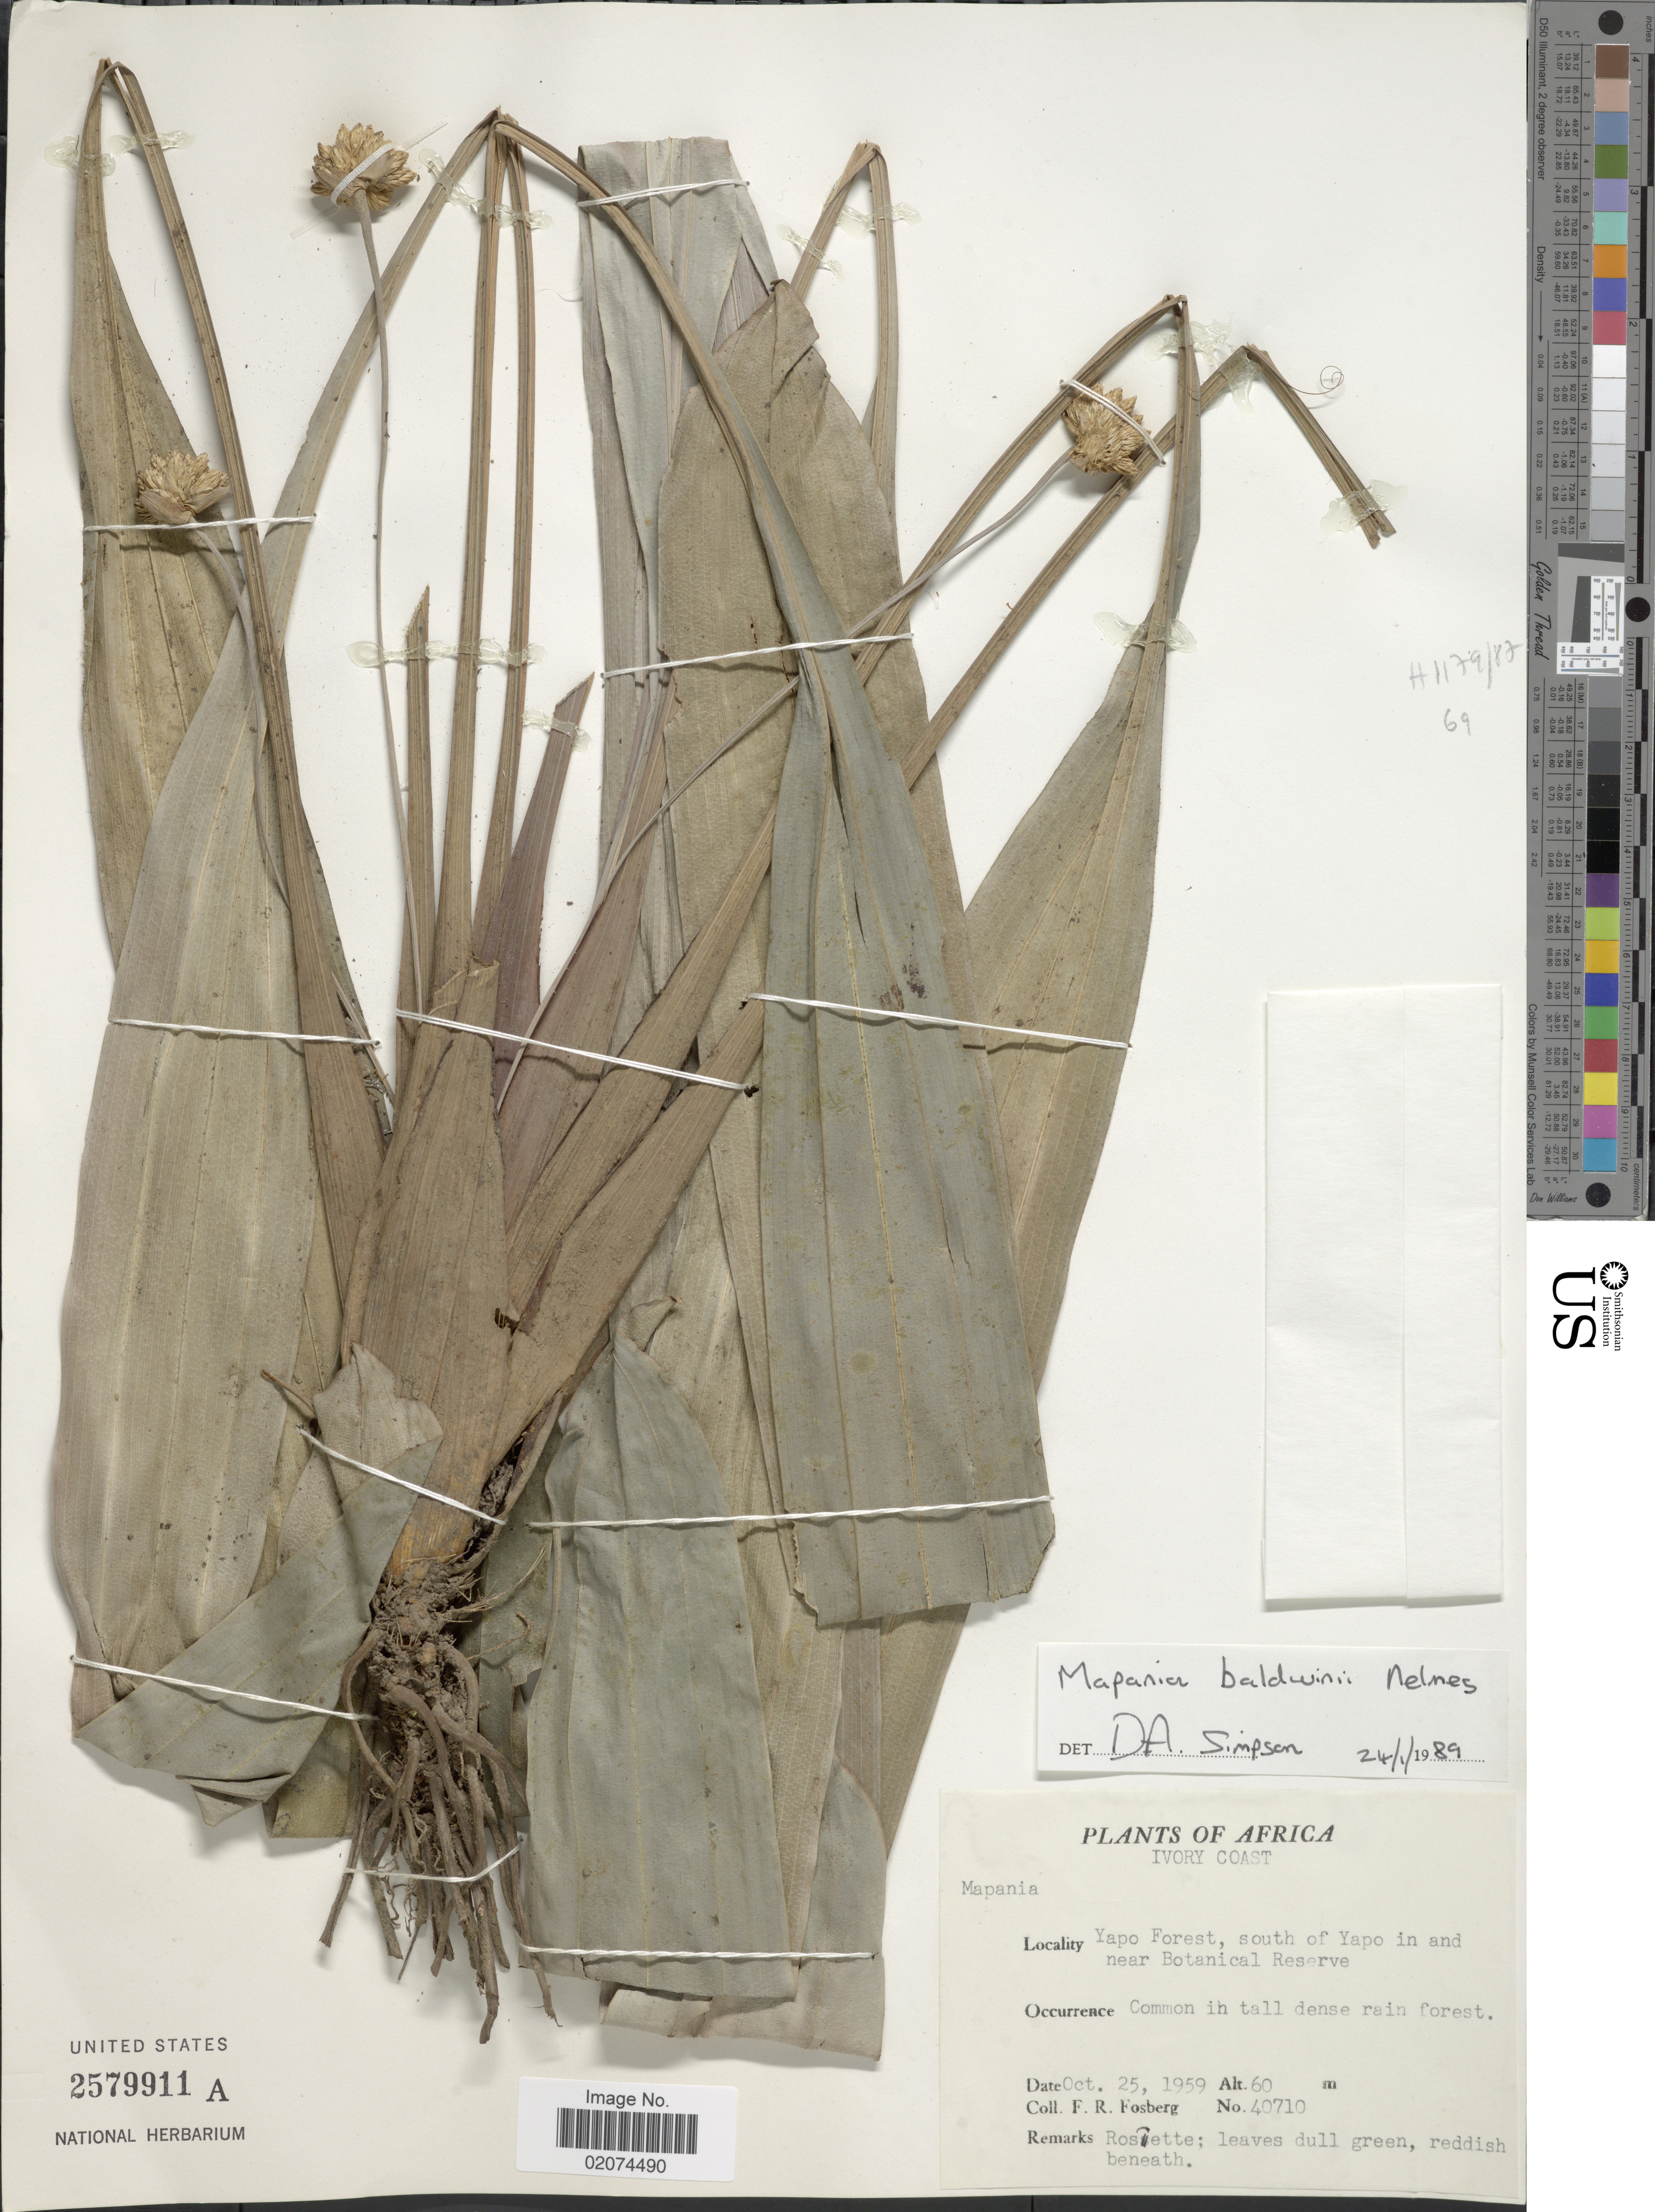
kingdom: Plantae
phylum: Tracheophyta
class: Liliopsida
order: Poales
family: Cyperaceae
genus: Mapania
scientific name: Mapania baldwinii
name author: Nelmes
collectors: F. R. Fosberg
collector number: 40710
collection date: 1959-10-25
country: Ivory Coast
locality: Africa. Yapo Forest, south of Yapo in and near Botanical Reserve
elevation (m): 60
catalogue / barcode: US 2579911A